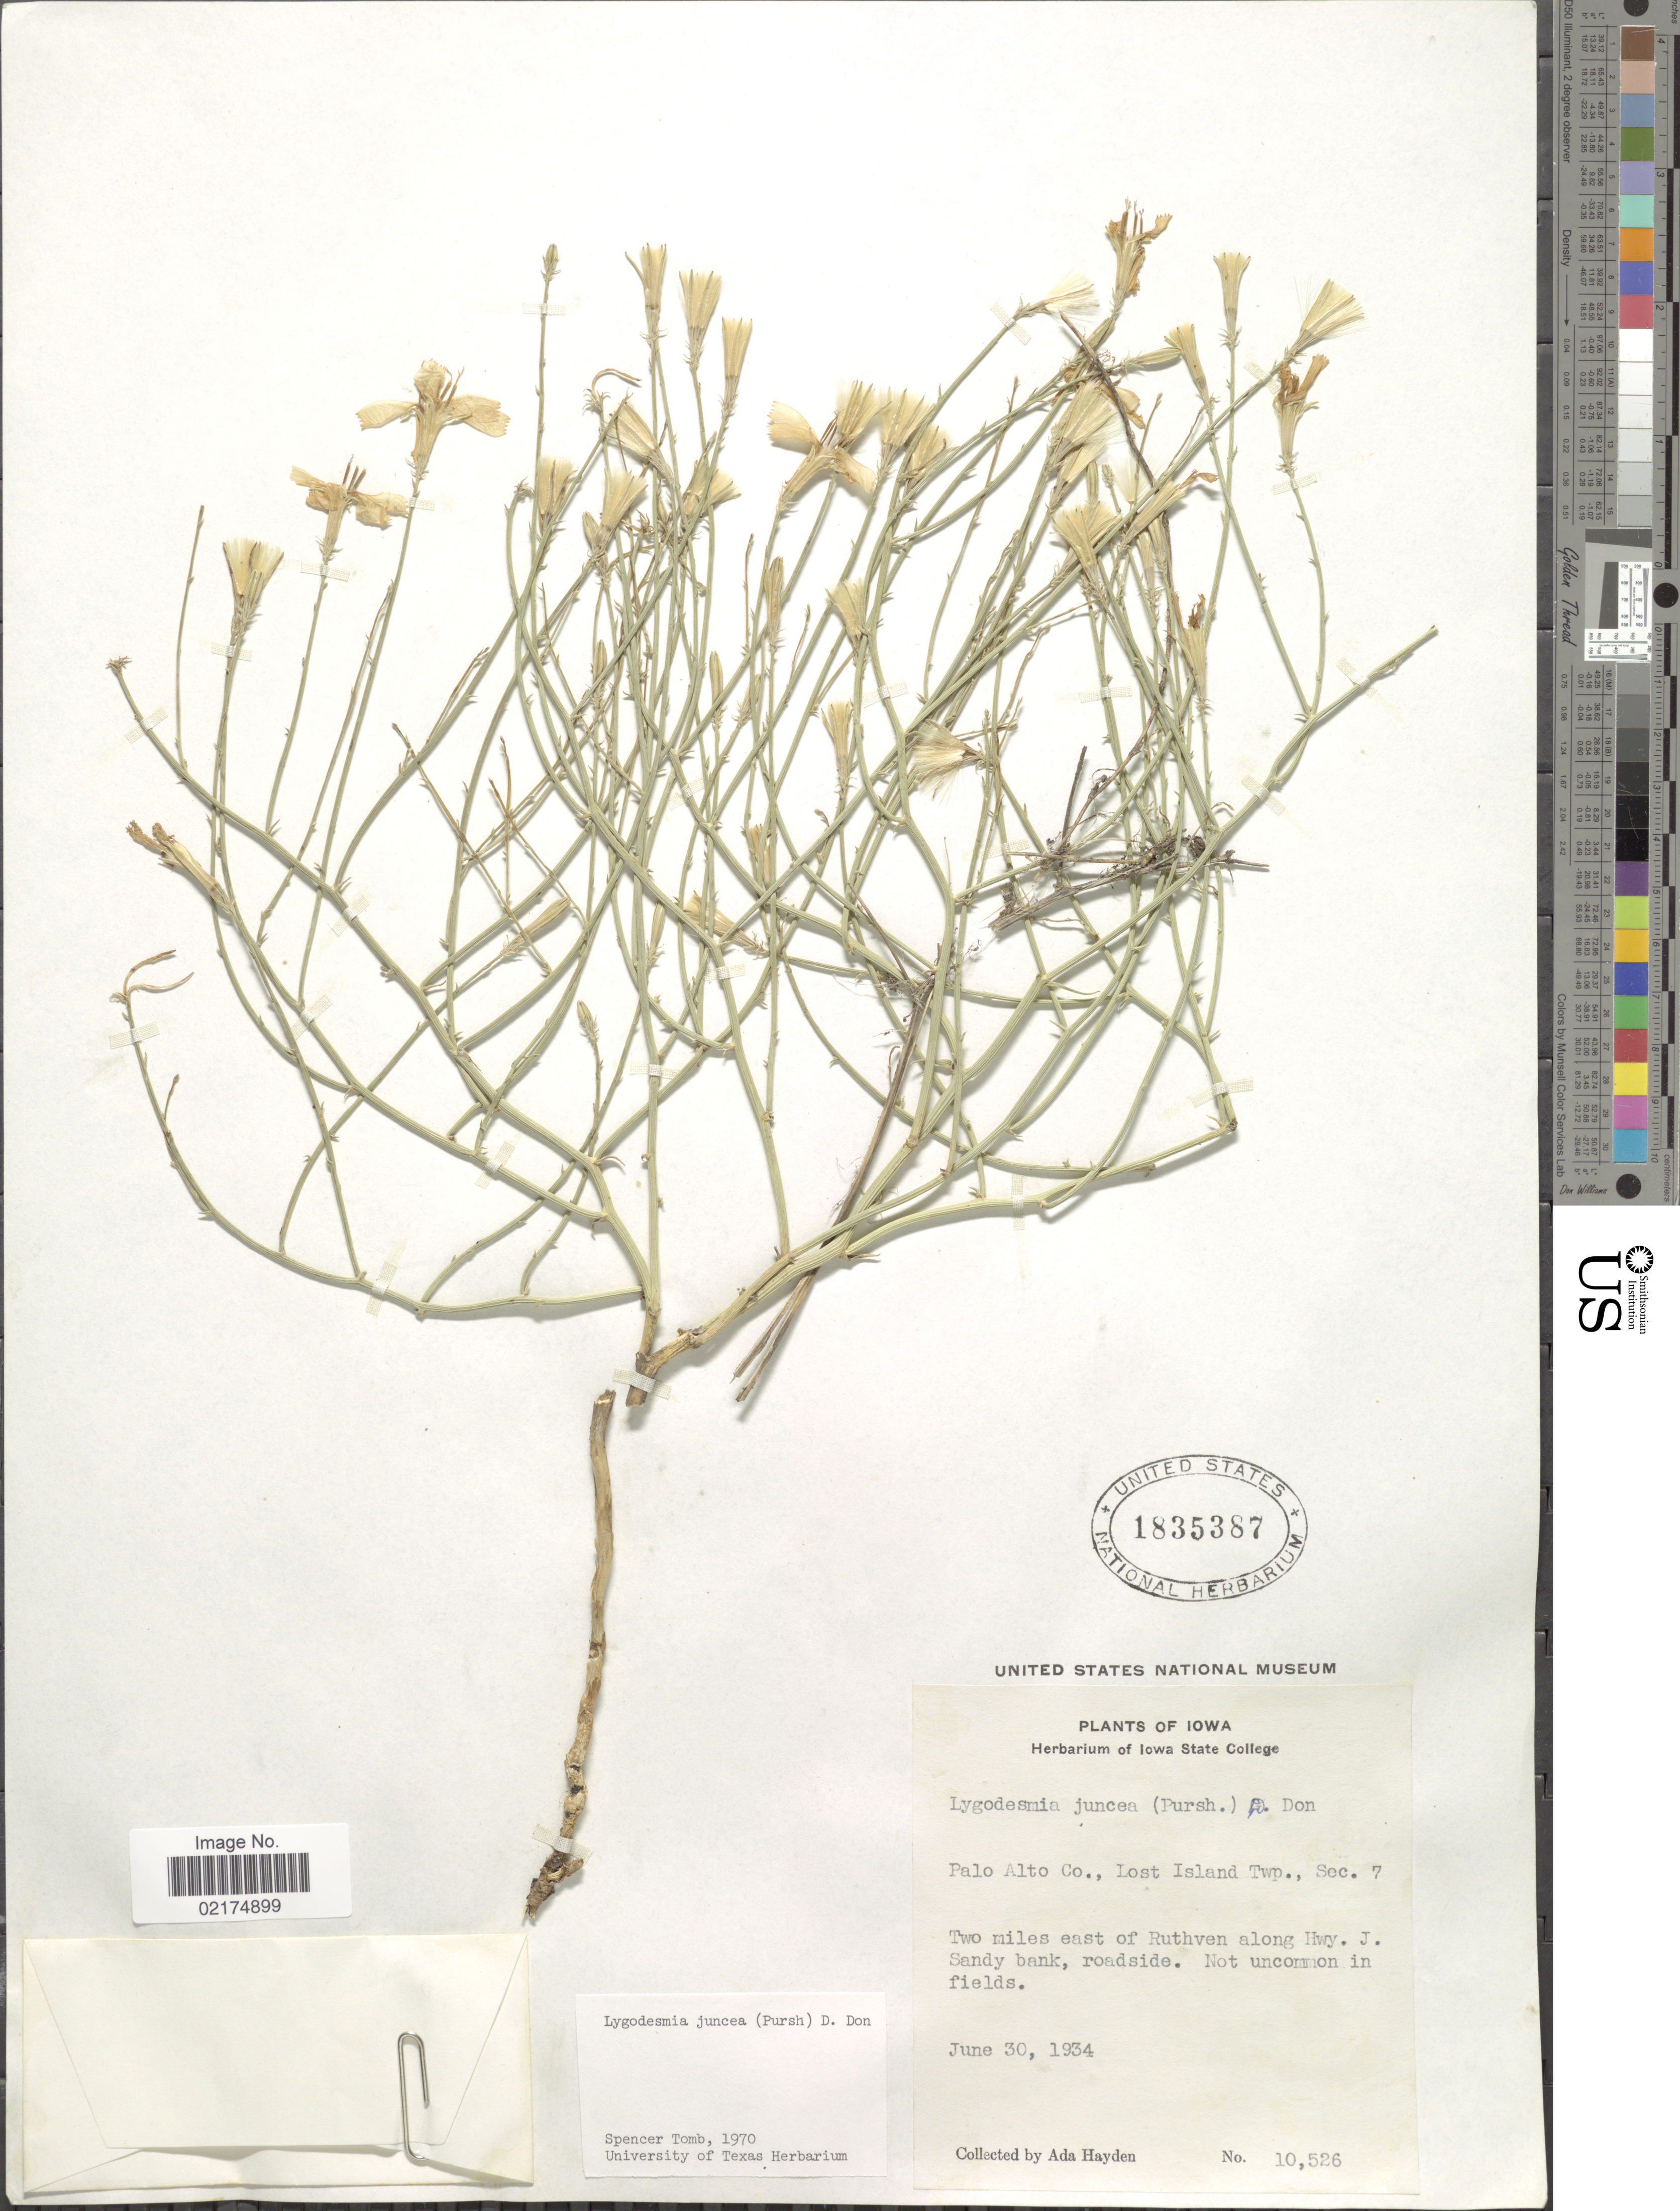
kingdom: Plantae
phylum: Tracheophyta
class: Magnoliopsida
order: Asterales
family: Asteraceae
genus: Lygodesmia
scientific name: Lygodesmia juncea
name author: D. Don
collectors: P. C. Standley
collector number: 12819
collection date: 1916-02-28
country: United States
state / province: Florida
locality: Vicinity of Fort Myers, Lee County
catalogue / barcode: US 896276